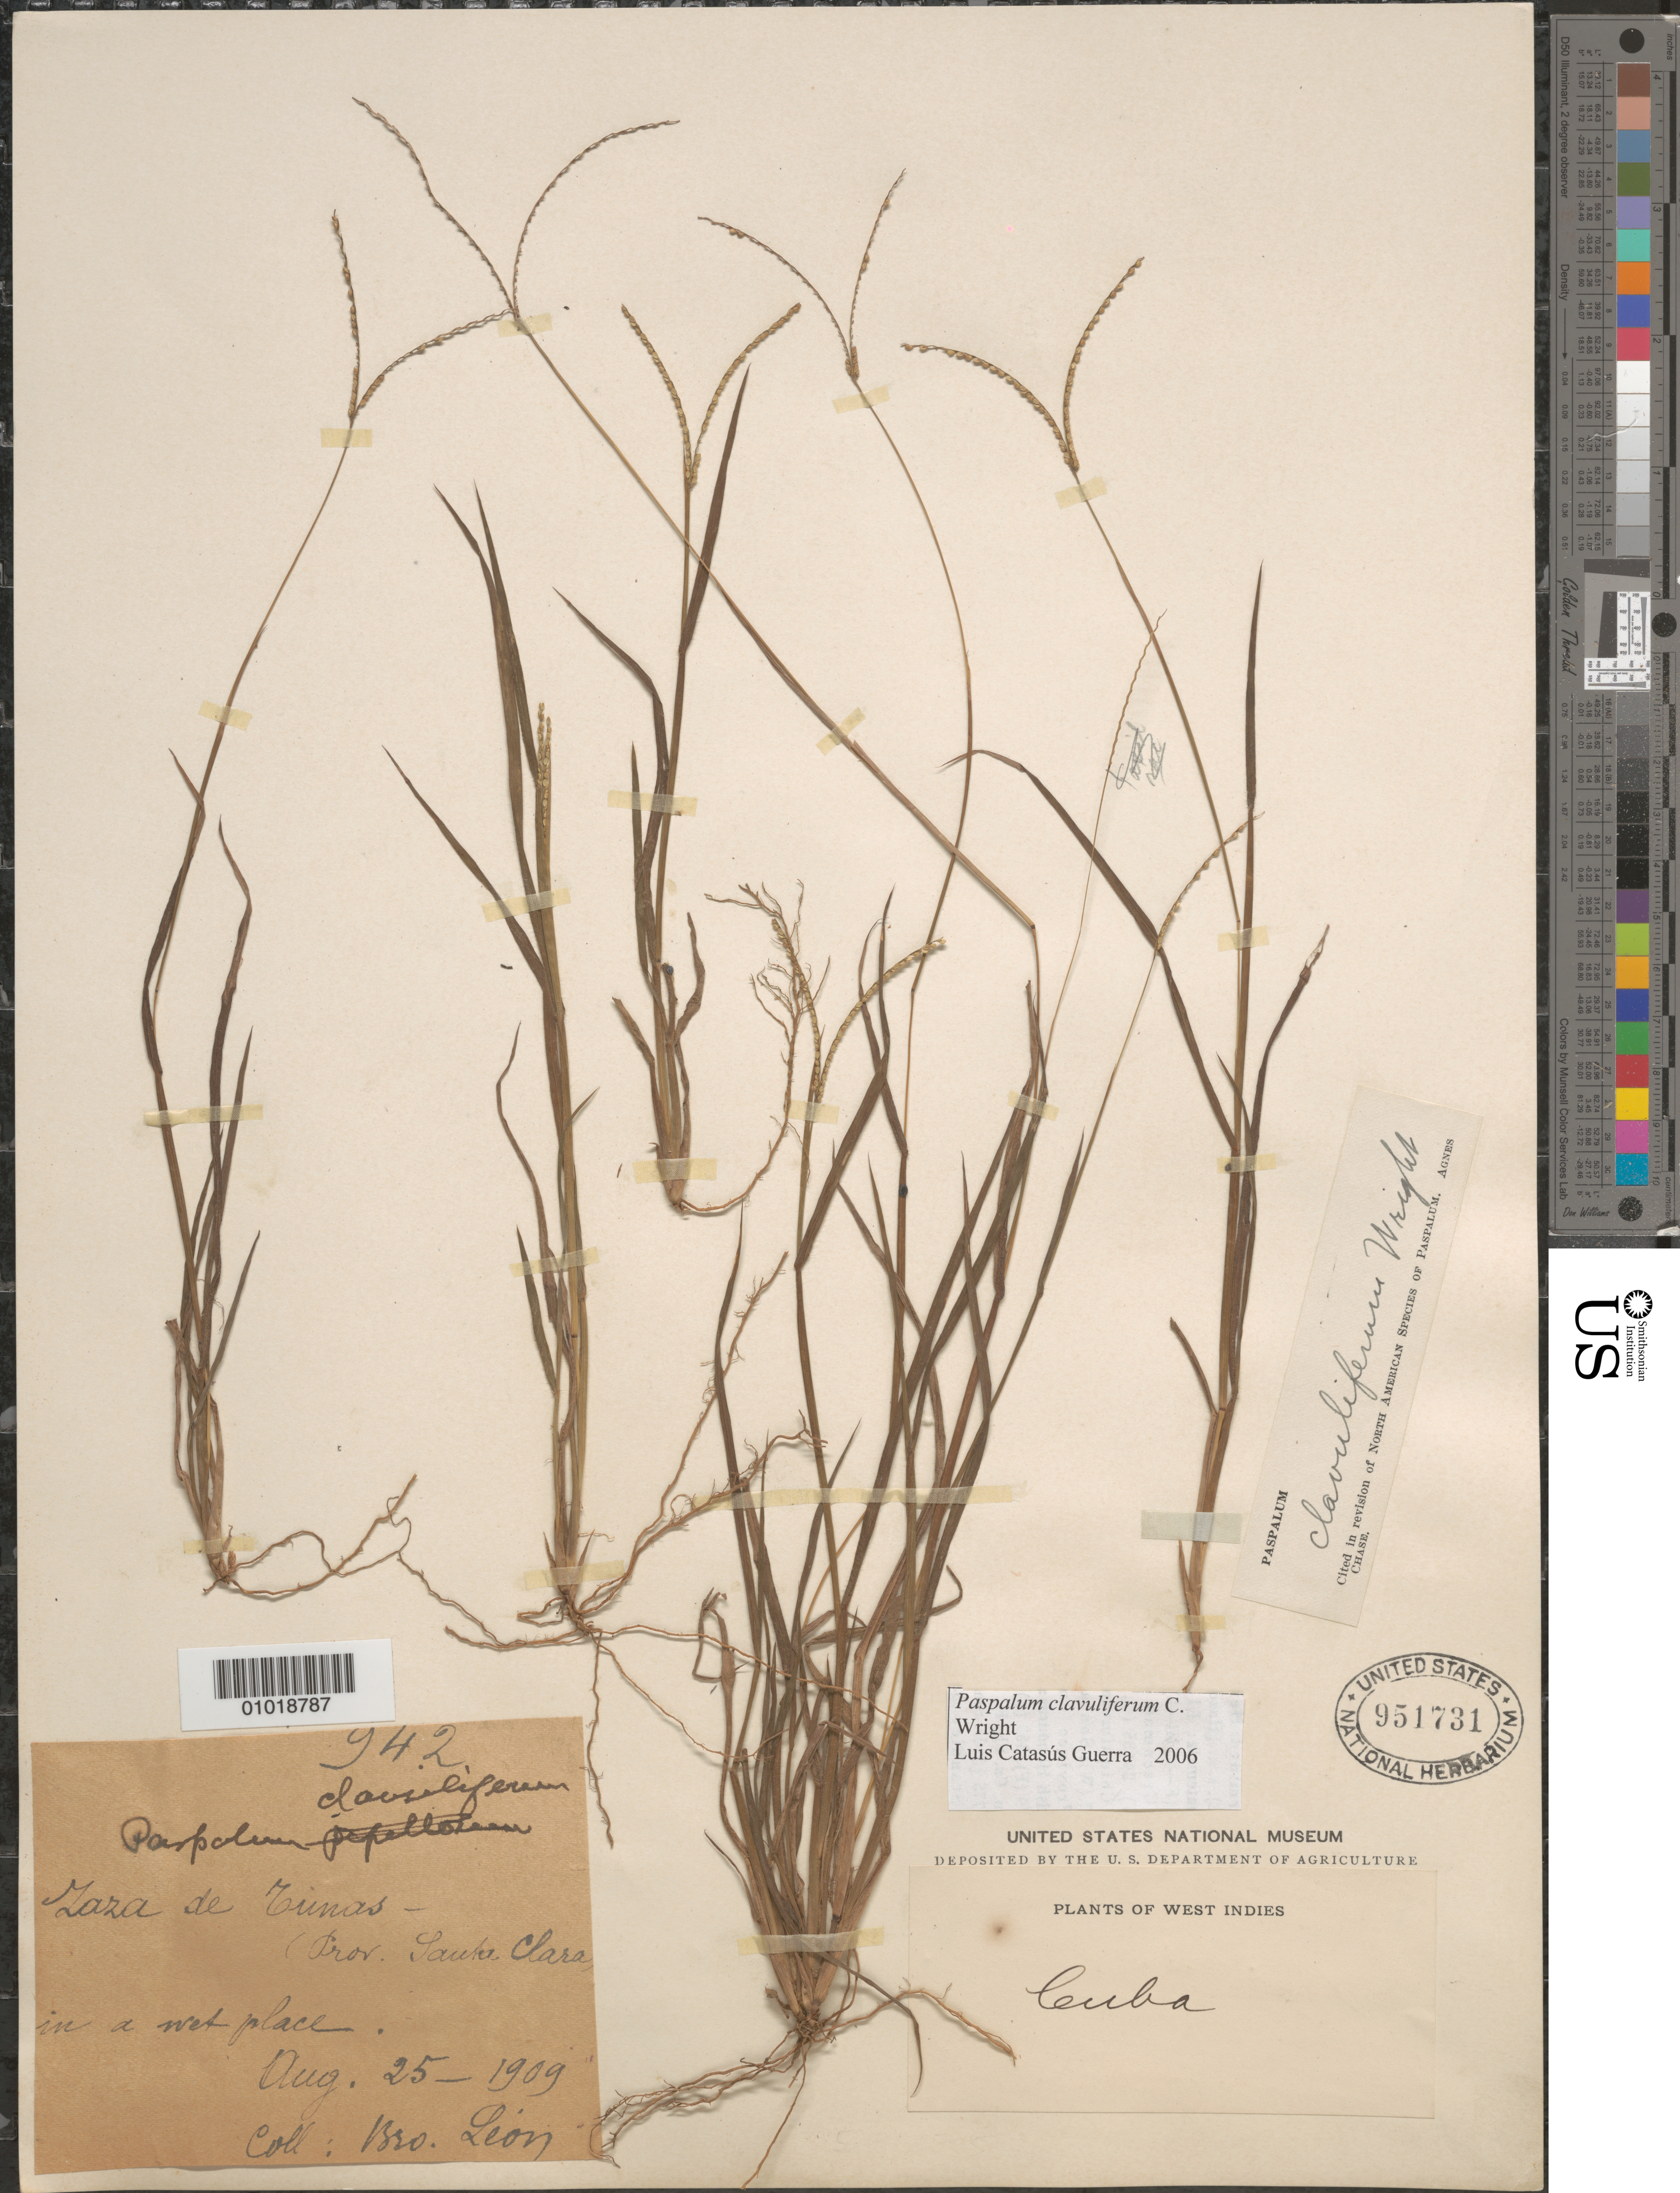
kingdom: Plantae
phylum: Tracheophyta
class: Liliopsida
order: Poales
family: Poaceae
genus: Paspalum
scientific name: Paspalum clavuliferum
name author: C. Wright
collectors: Bro. León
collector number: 942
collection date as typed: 25 Aug 1909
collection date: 1909-08-25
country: Cuba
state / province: Villa Clara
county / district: Santa Clara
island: Cuba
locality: Lara de Quinas [sp]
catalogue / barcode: US 951731